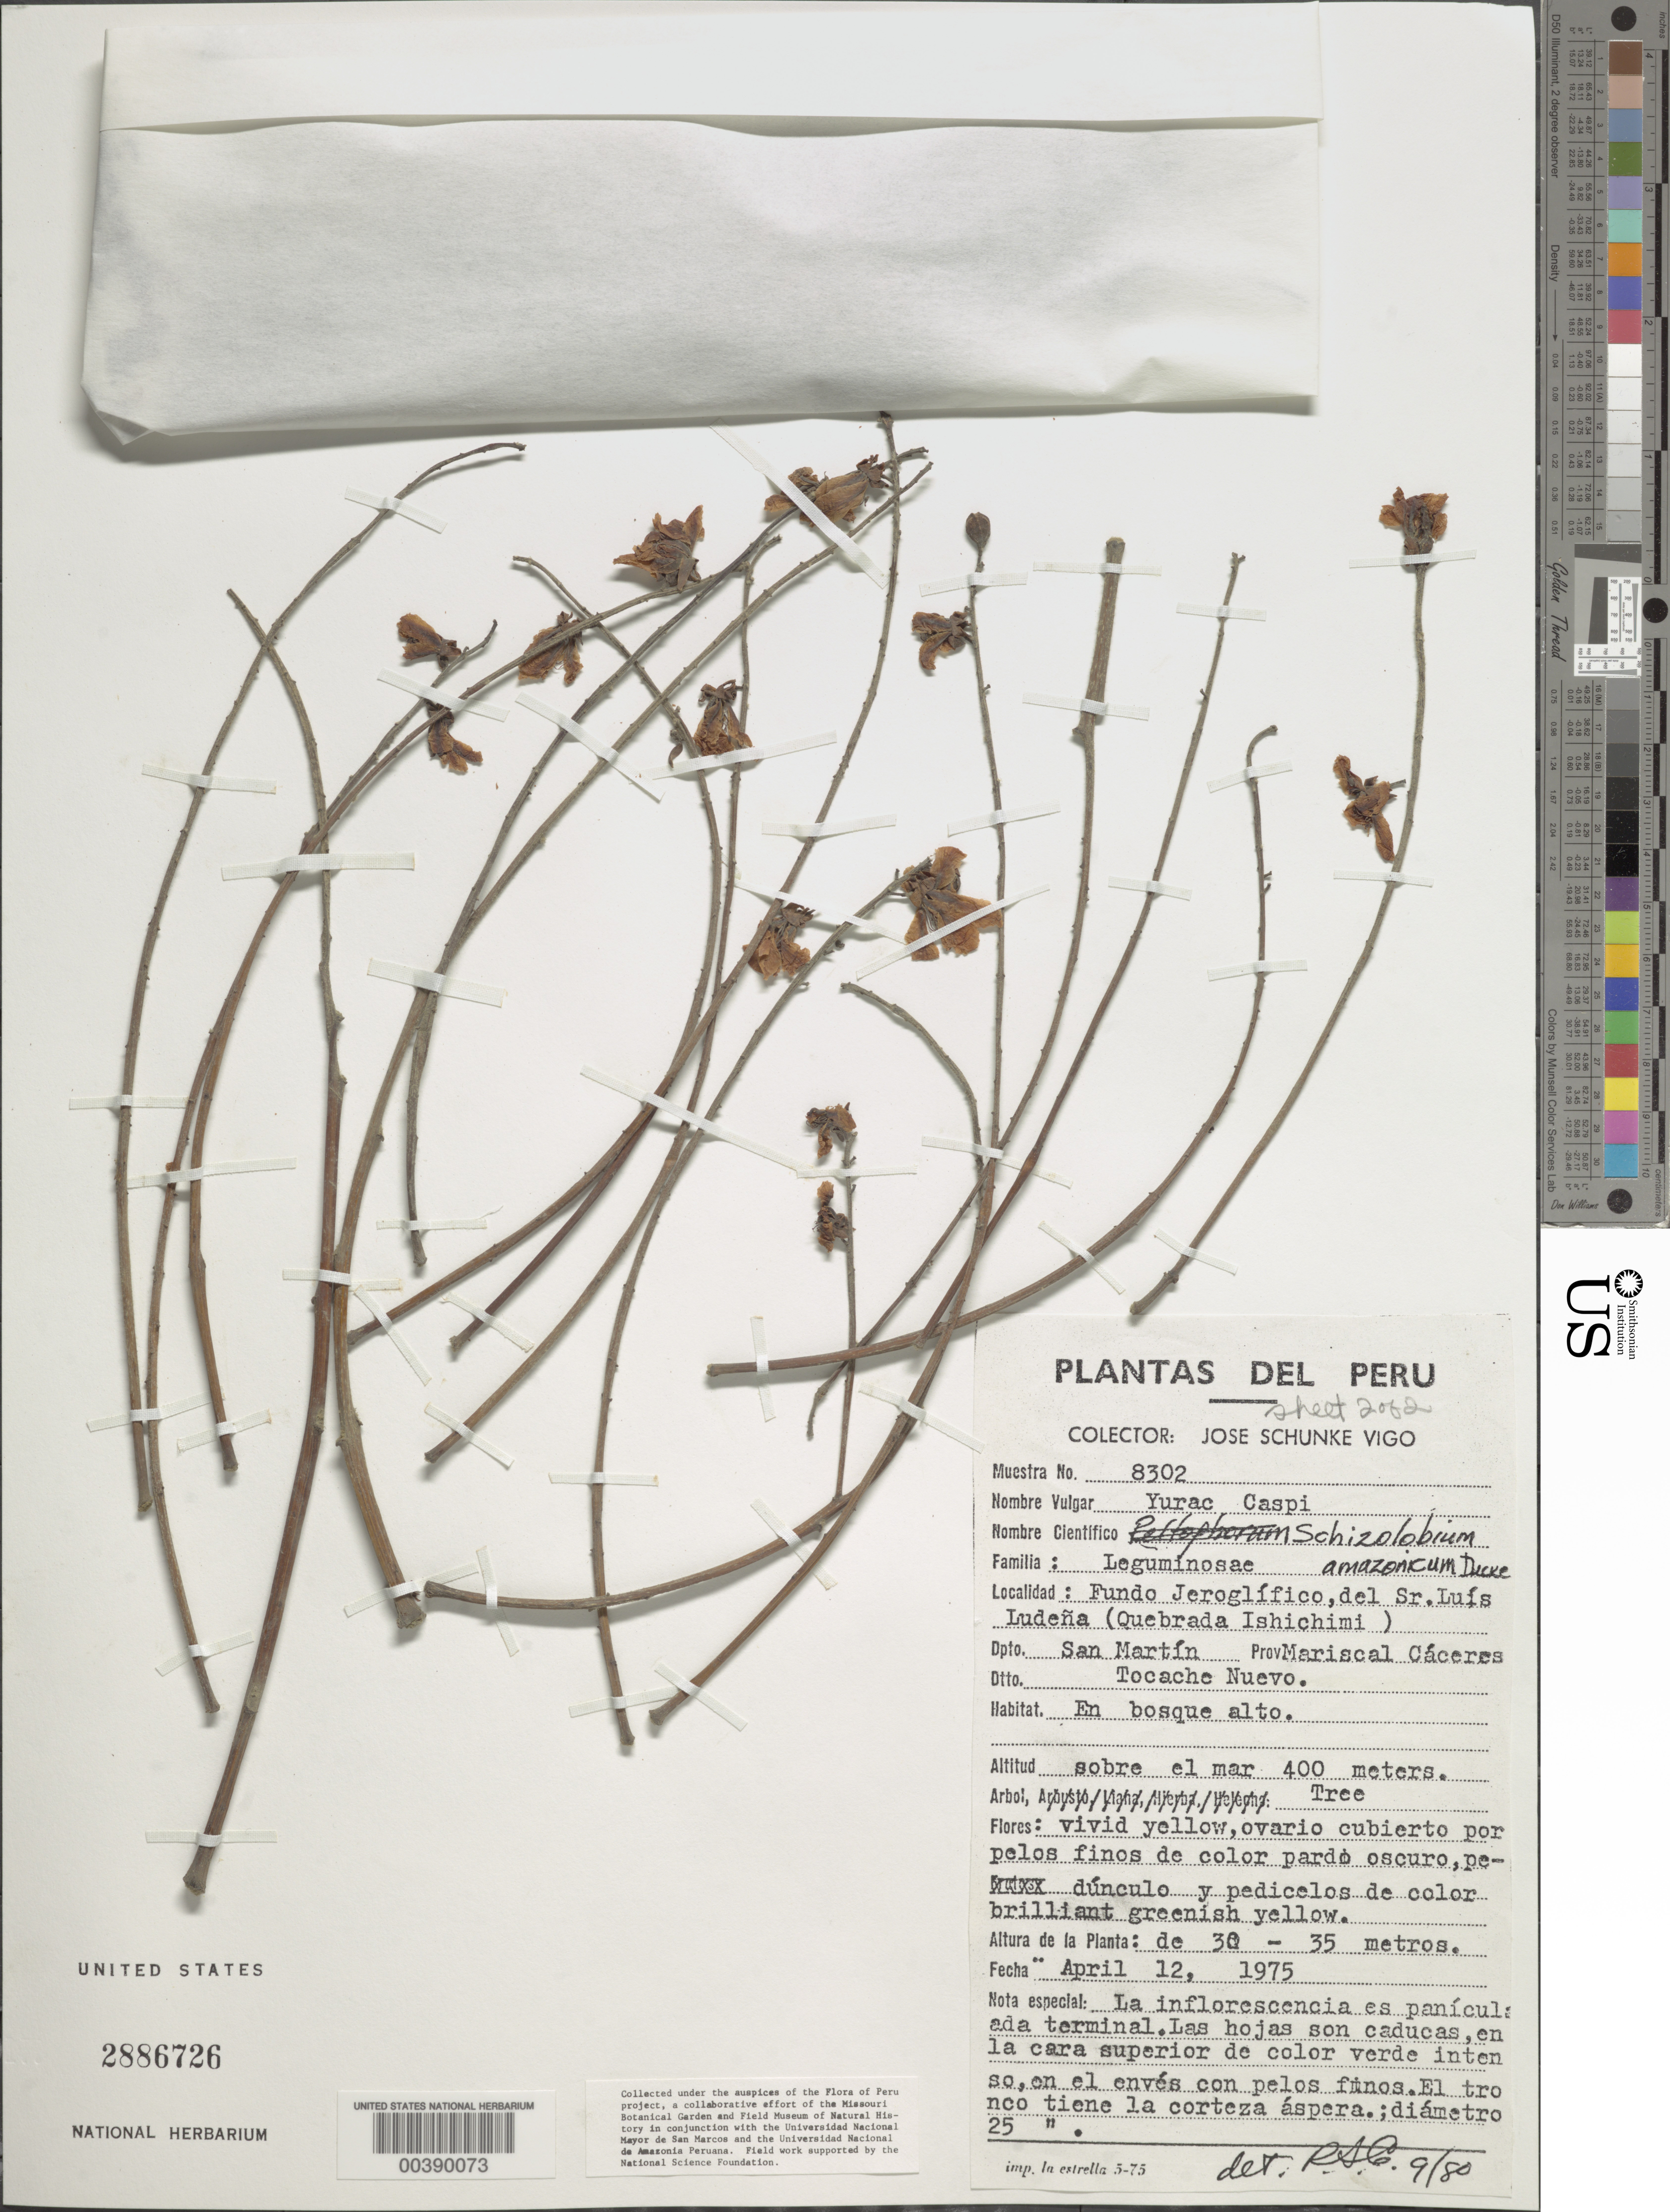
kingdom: Plantae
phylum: Tracheophyta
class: Magnoliopsida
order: Fabales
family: Fabaceae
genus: Schizolobium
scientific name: Schizolobium amazonicum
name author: Ducke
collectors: J. Schunke Vigo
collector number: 8302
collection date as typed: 12 Apr 1975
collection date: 1975-04-12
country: Peru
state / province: San Martín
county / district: Mariscal Cáceres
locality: Fundo jeroglifico, del sr. luis ludena (quebrada ishichimi)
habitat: En bosque alto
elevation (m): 400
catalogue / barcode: US 2886726